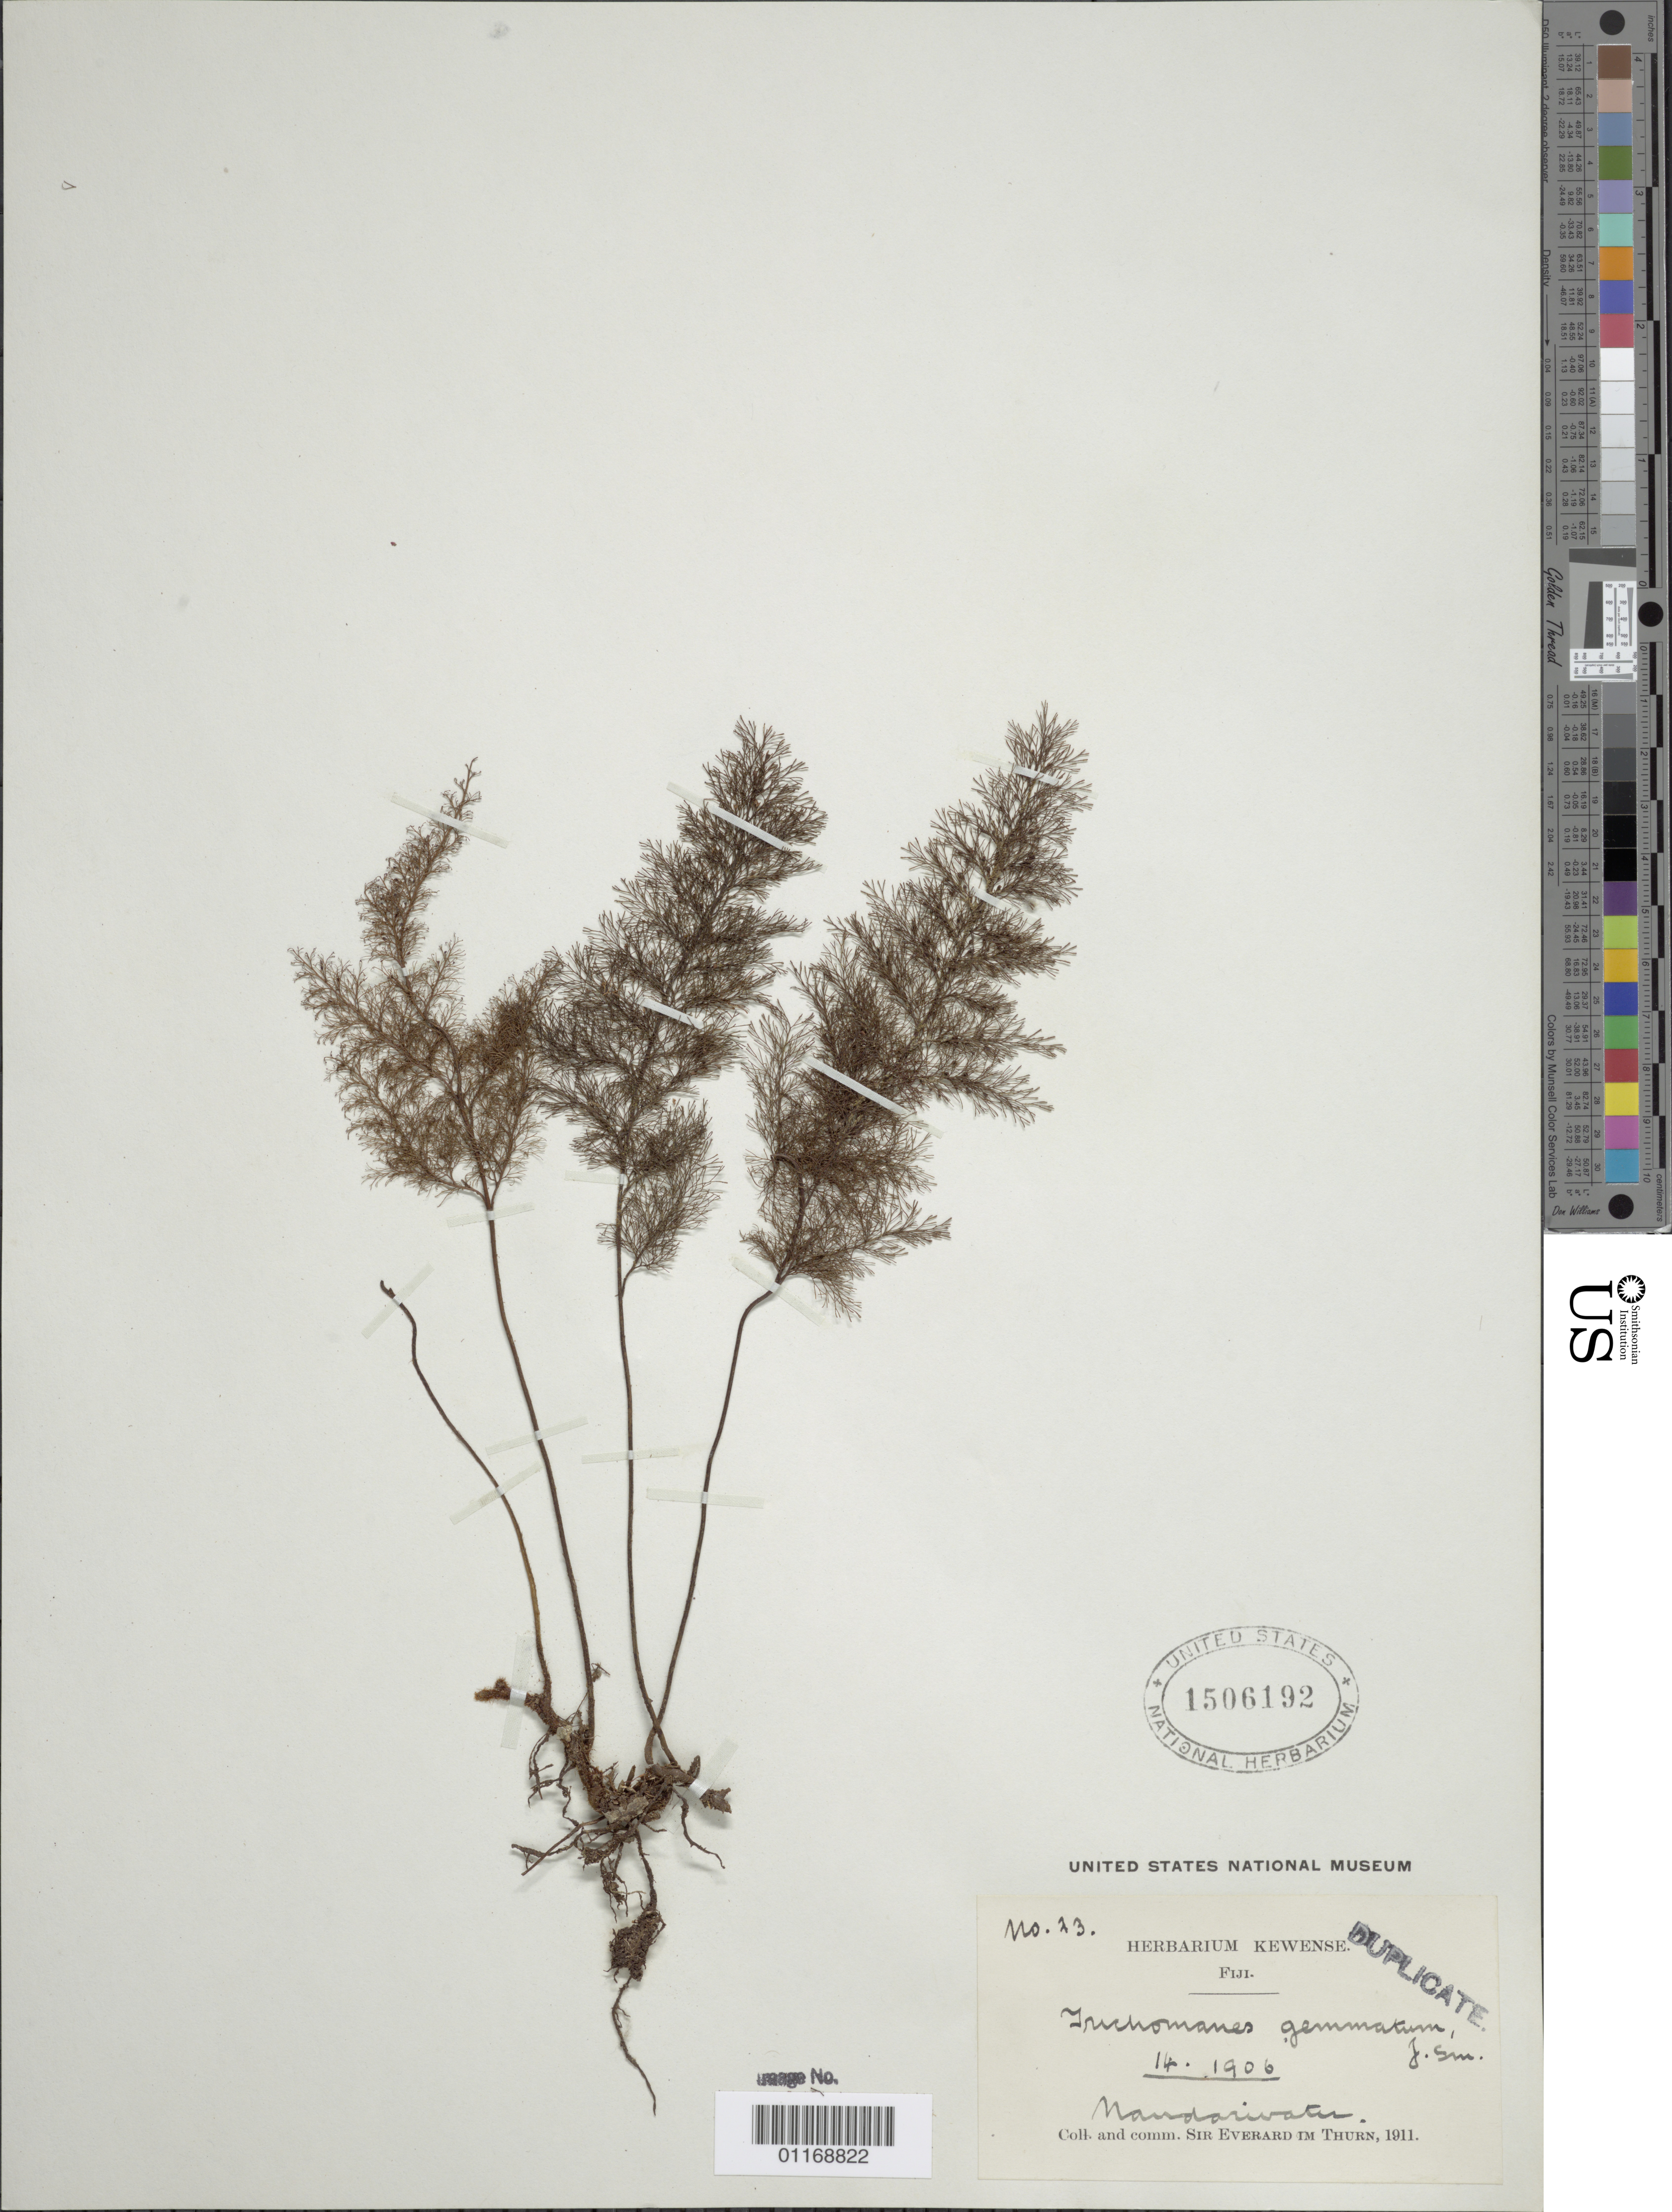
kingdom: Plantae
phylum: Tracheophyta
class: Polypodiopsida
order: Hymenophyllales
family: Hymenophyllaceae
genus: Abrodictyum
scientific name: Abrodictyum meifolium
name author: (Bory) Ebihara & K. Iwats.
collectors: E. F. im Thurn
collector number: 23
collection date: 1906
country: Fiji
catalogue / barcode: US 1506192